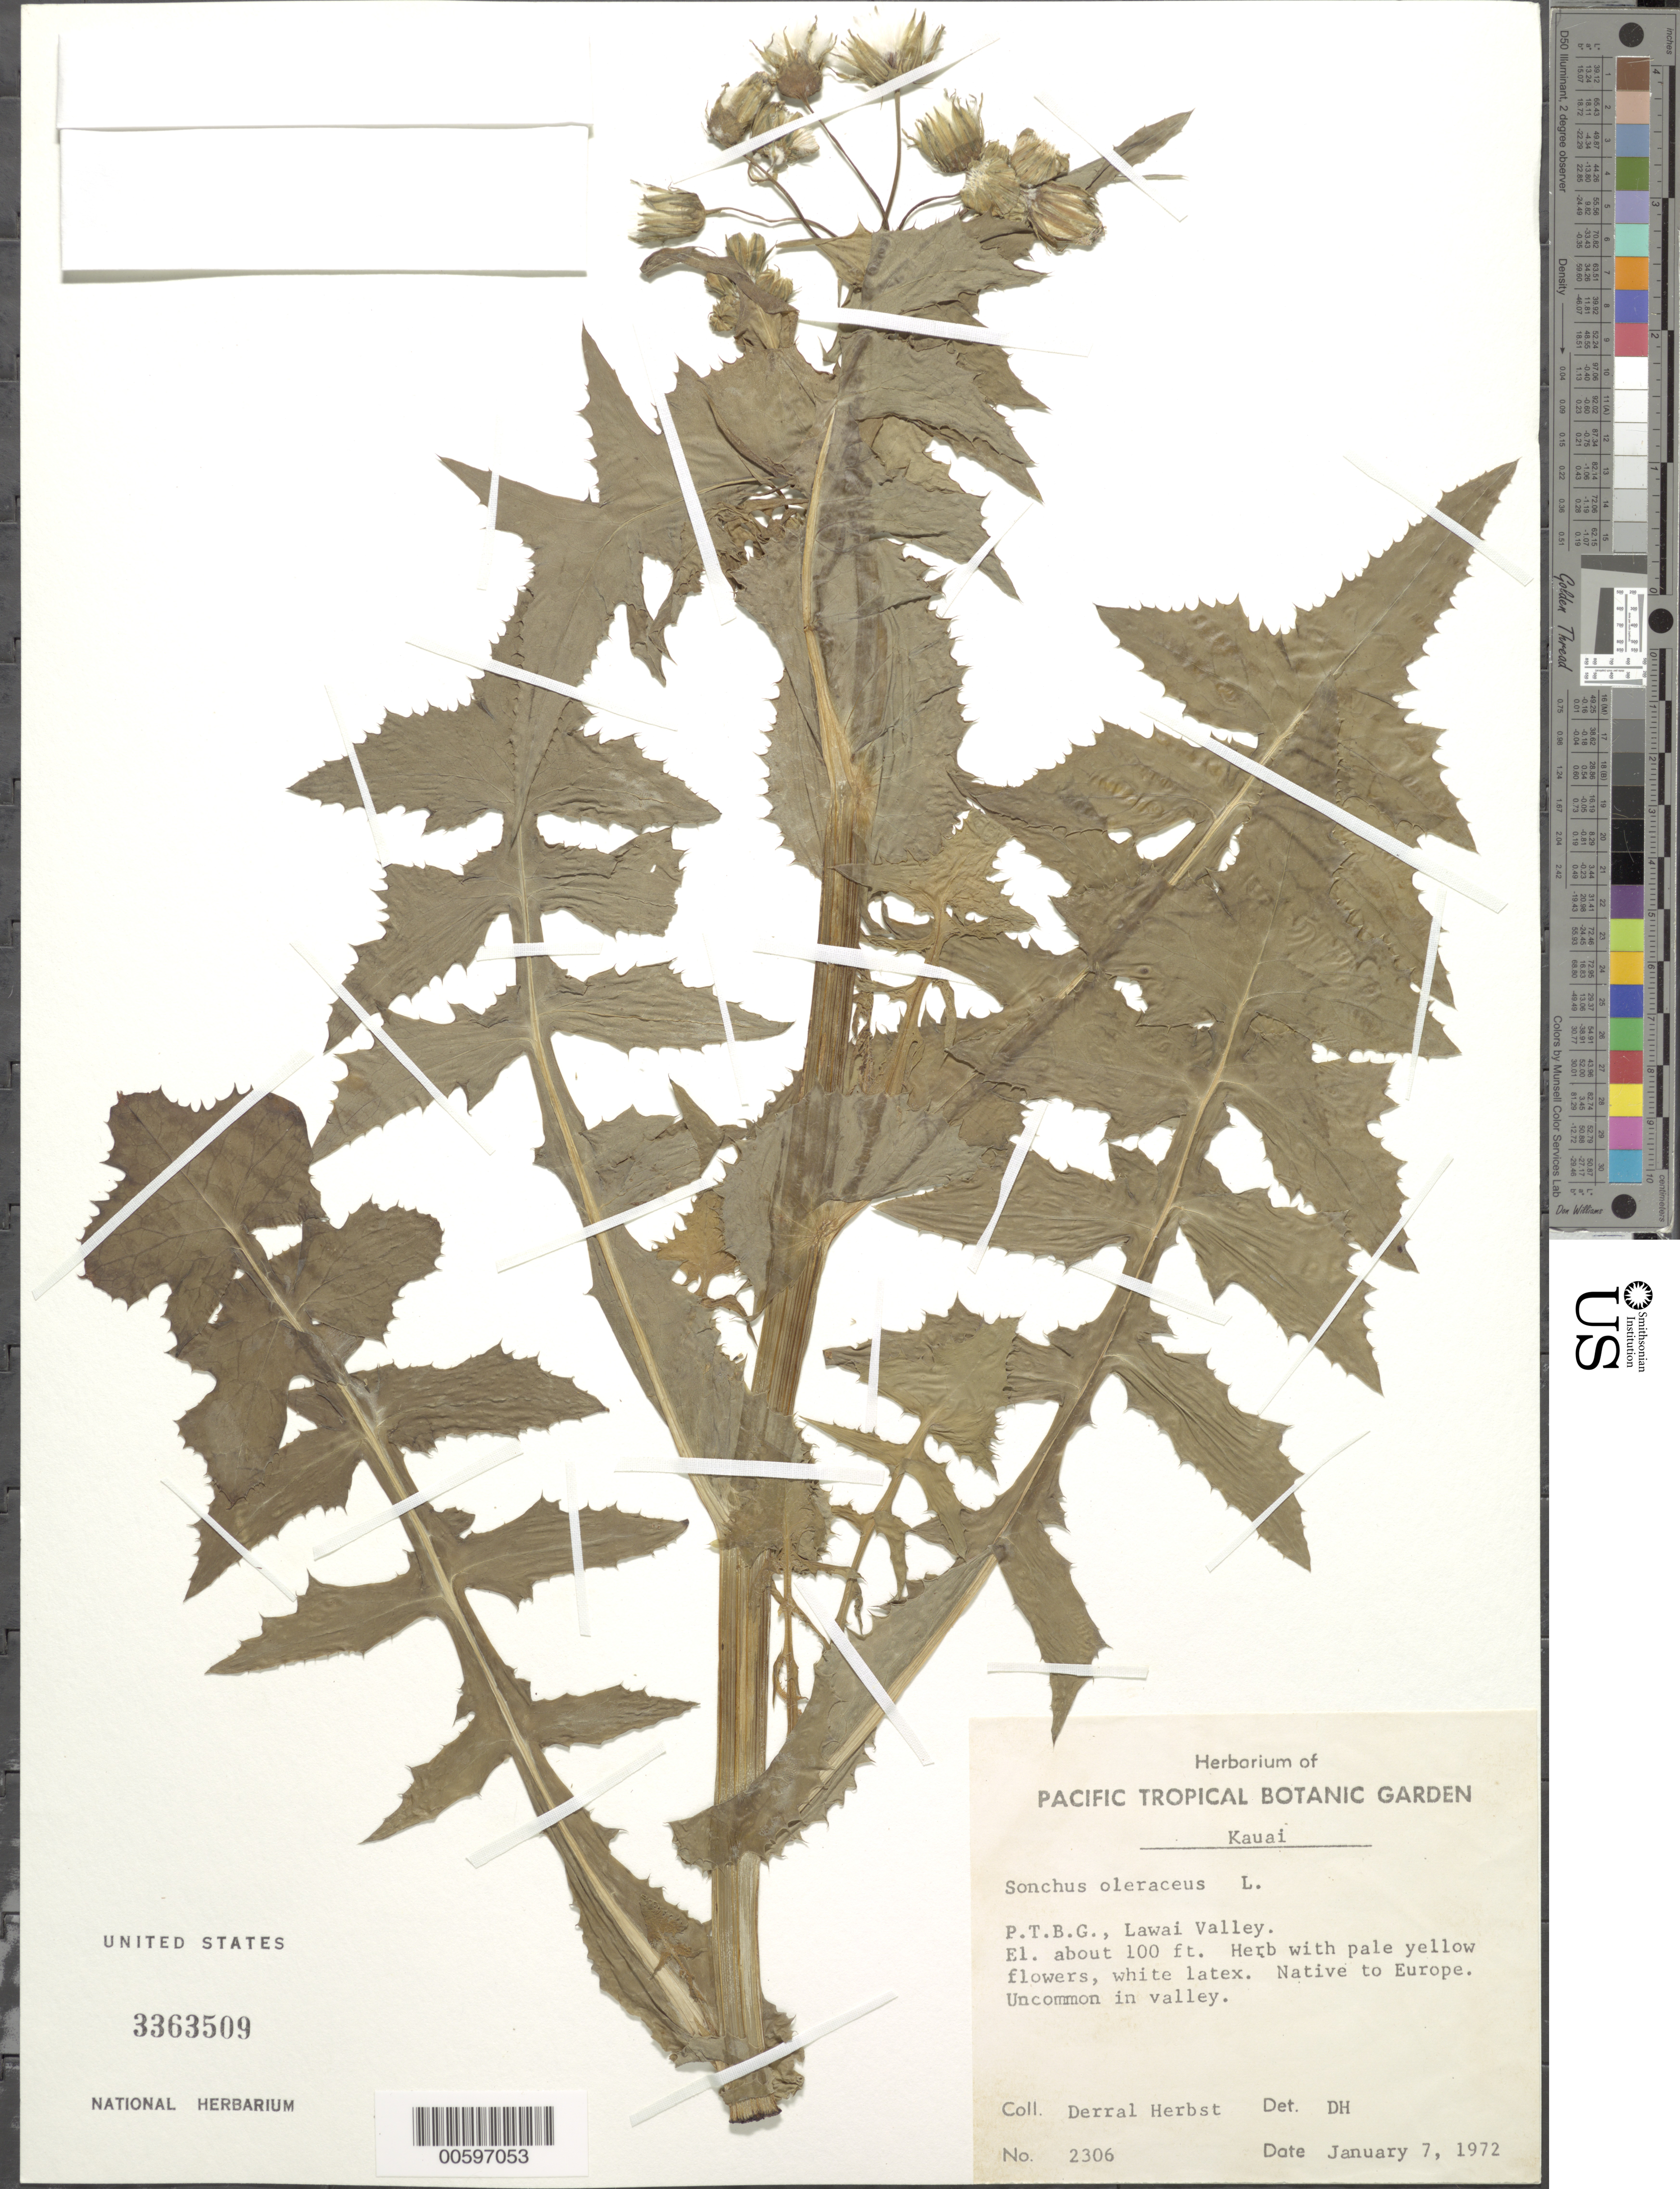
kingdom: Plantae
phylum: Tracheophyta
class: Magnoliopsida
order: Asterales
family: Asteraceae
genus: Sonchus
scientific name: Sonchus oleraceus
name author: L.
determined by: Herbst, D. R.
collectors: D. R. Herbst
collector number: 2306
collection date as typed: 7 Jan 1972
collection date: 1972-01-07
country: United States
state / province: Hawaii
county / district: Kauai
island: Kaua'i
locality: P.T.B.G., Lawai Valley.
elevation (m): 30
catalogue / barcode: US 3363509